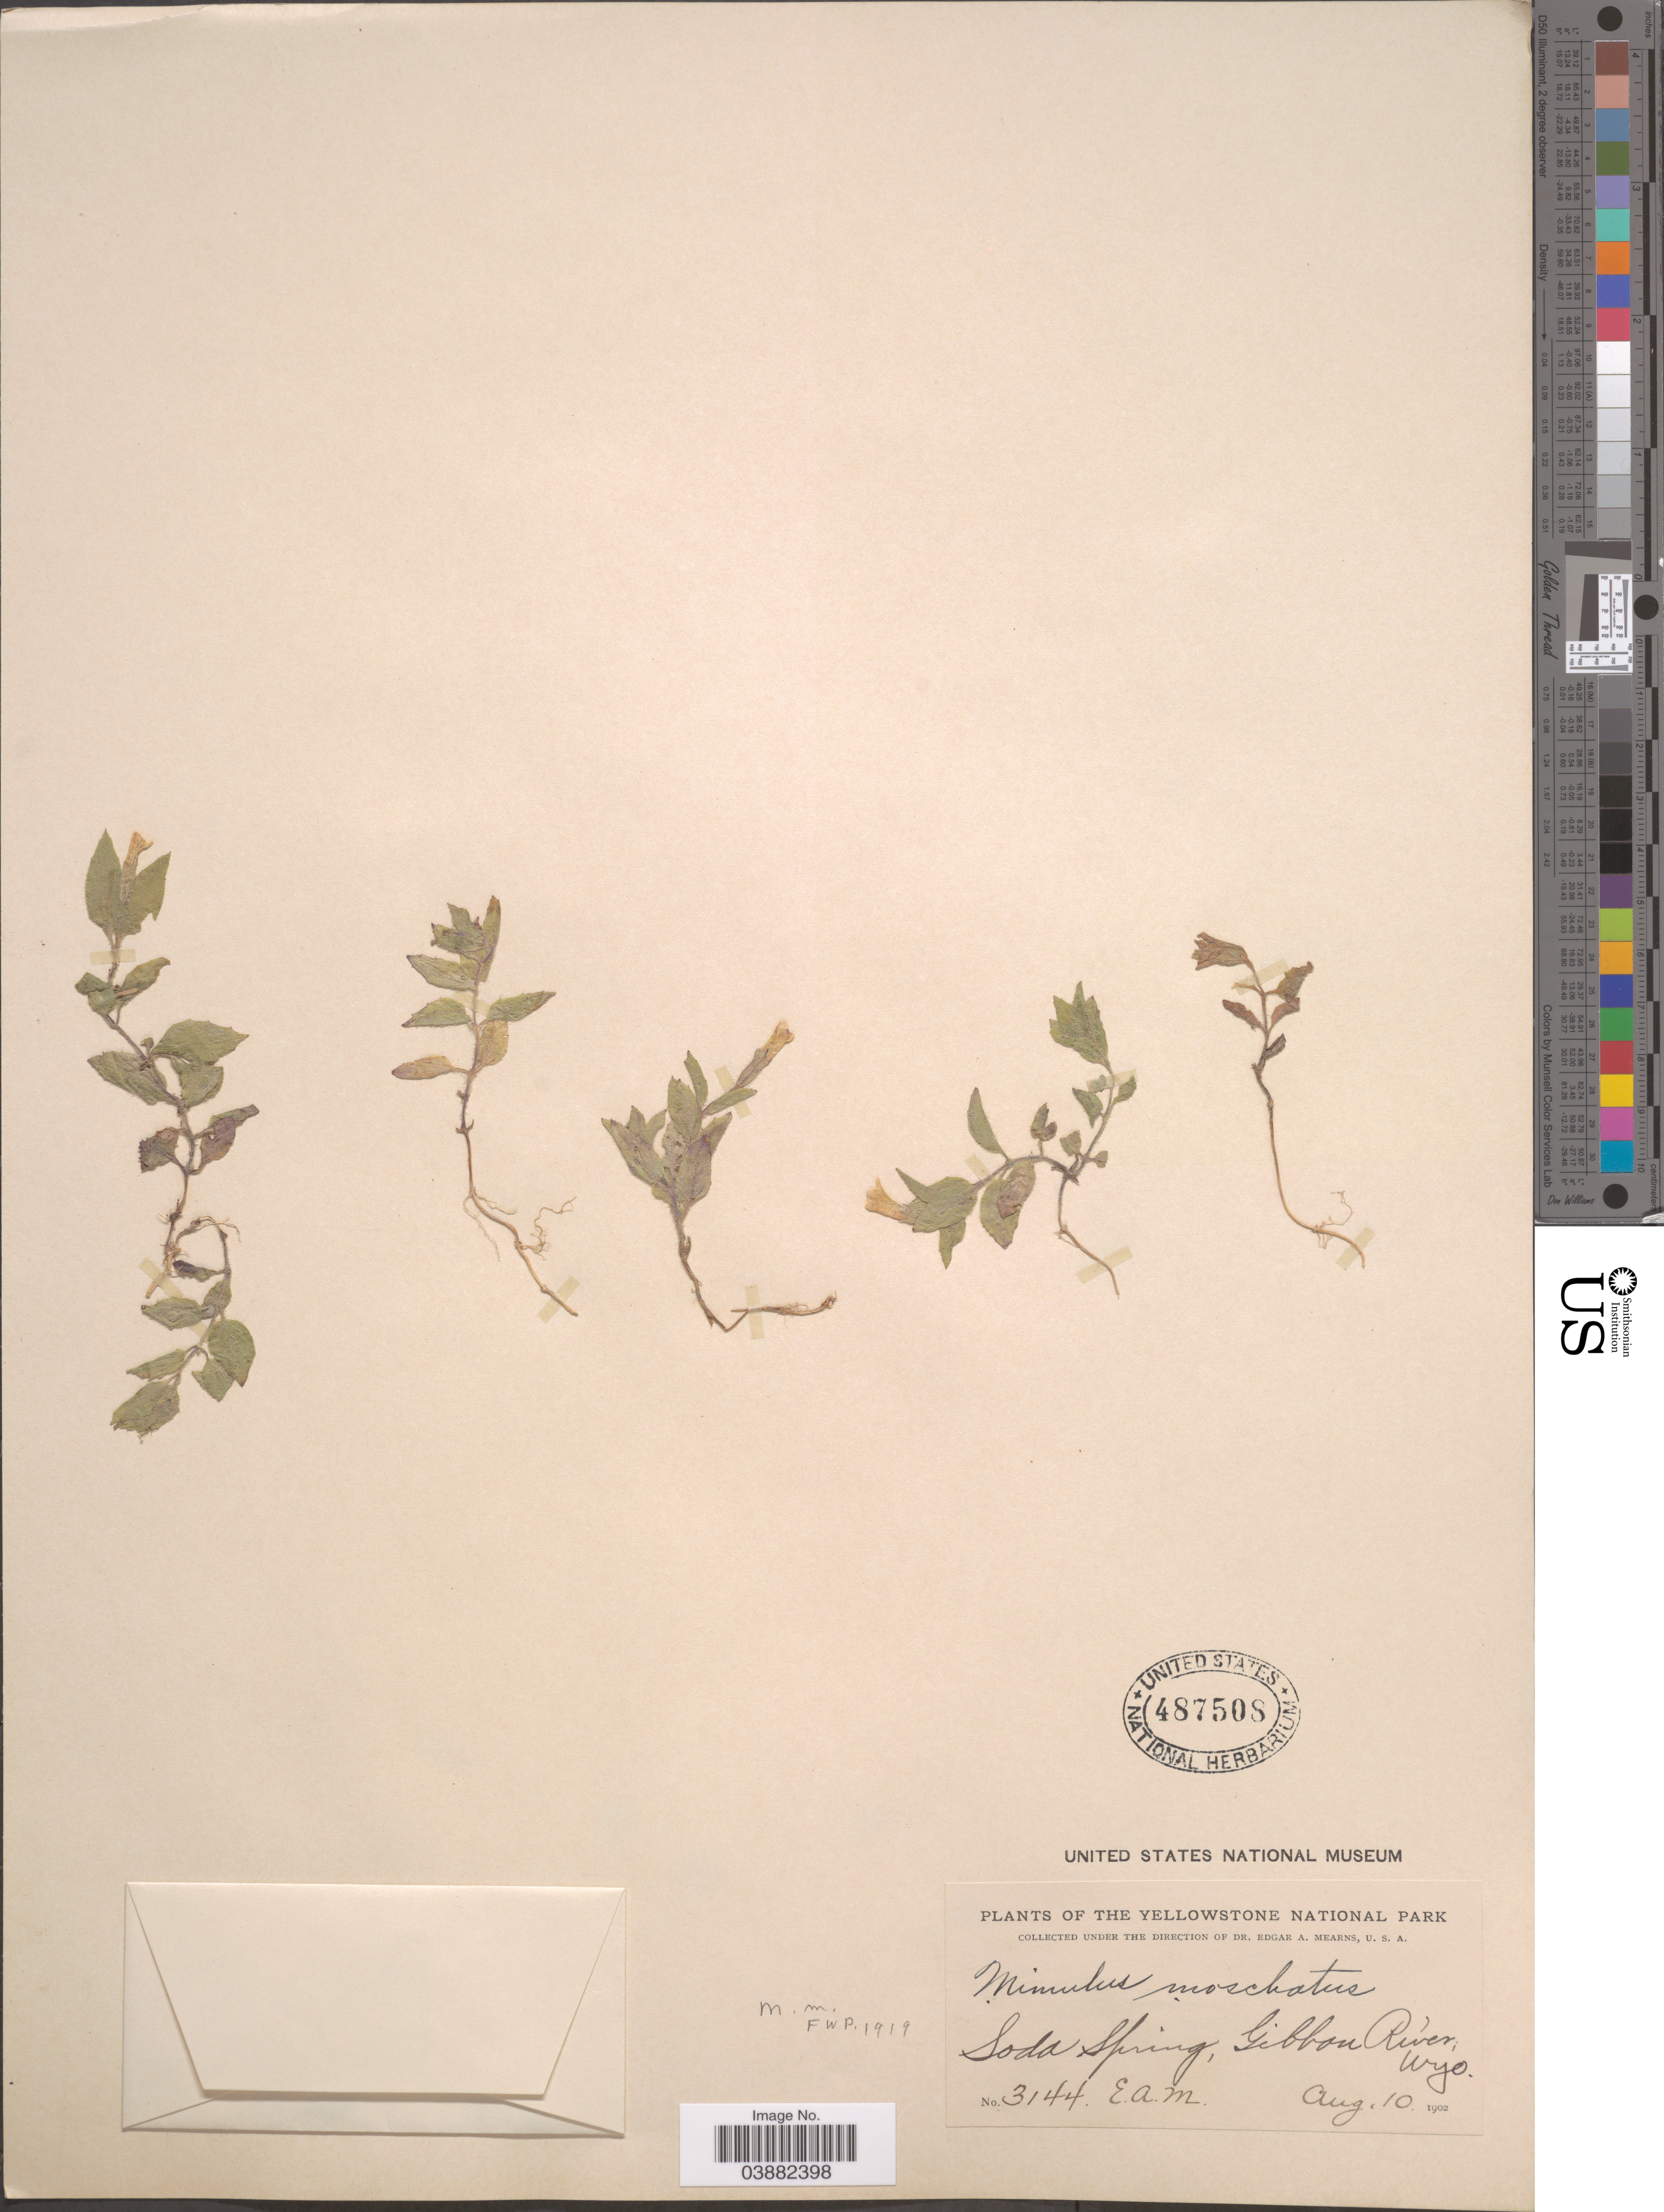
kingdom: Plantae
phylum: Tracheophyta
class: Magnoliopsida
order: Lamiales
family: Phrymaceae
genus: Mimulus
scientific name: Mimulus moschatus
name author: Douglas ex Lindl.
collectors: E. A. Mearns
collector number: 3144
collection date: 1902-08-10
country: United States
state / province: Wyoming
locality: The Yellowstone National Park. Soda Spring, Gibbon River.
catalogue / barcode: US 487508